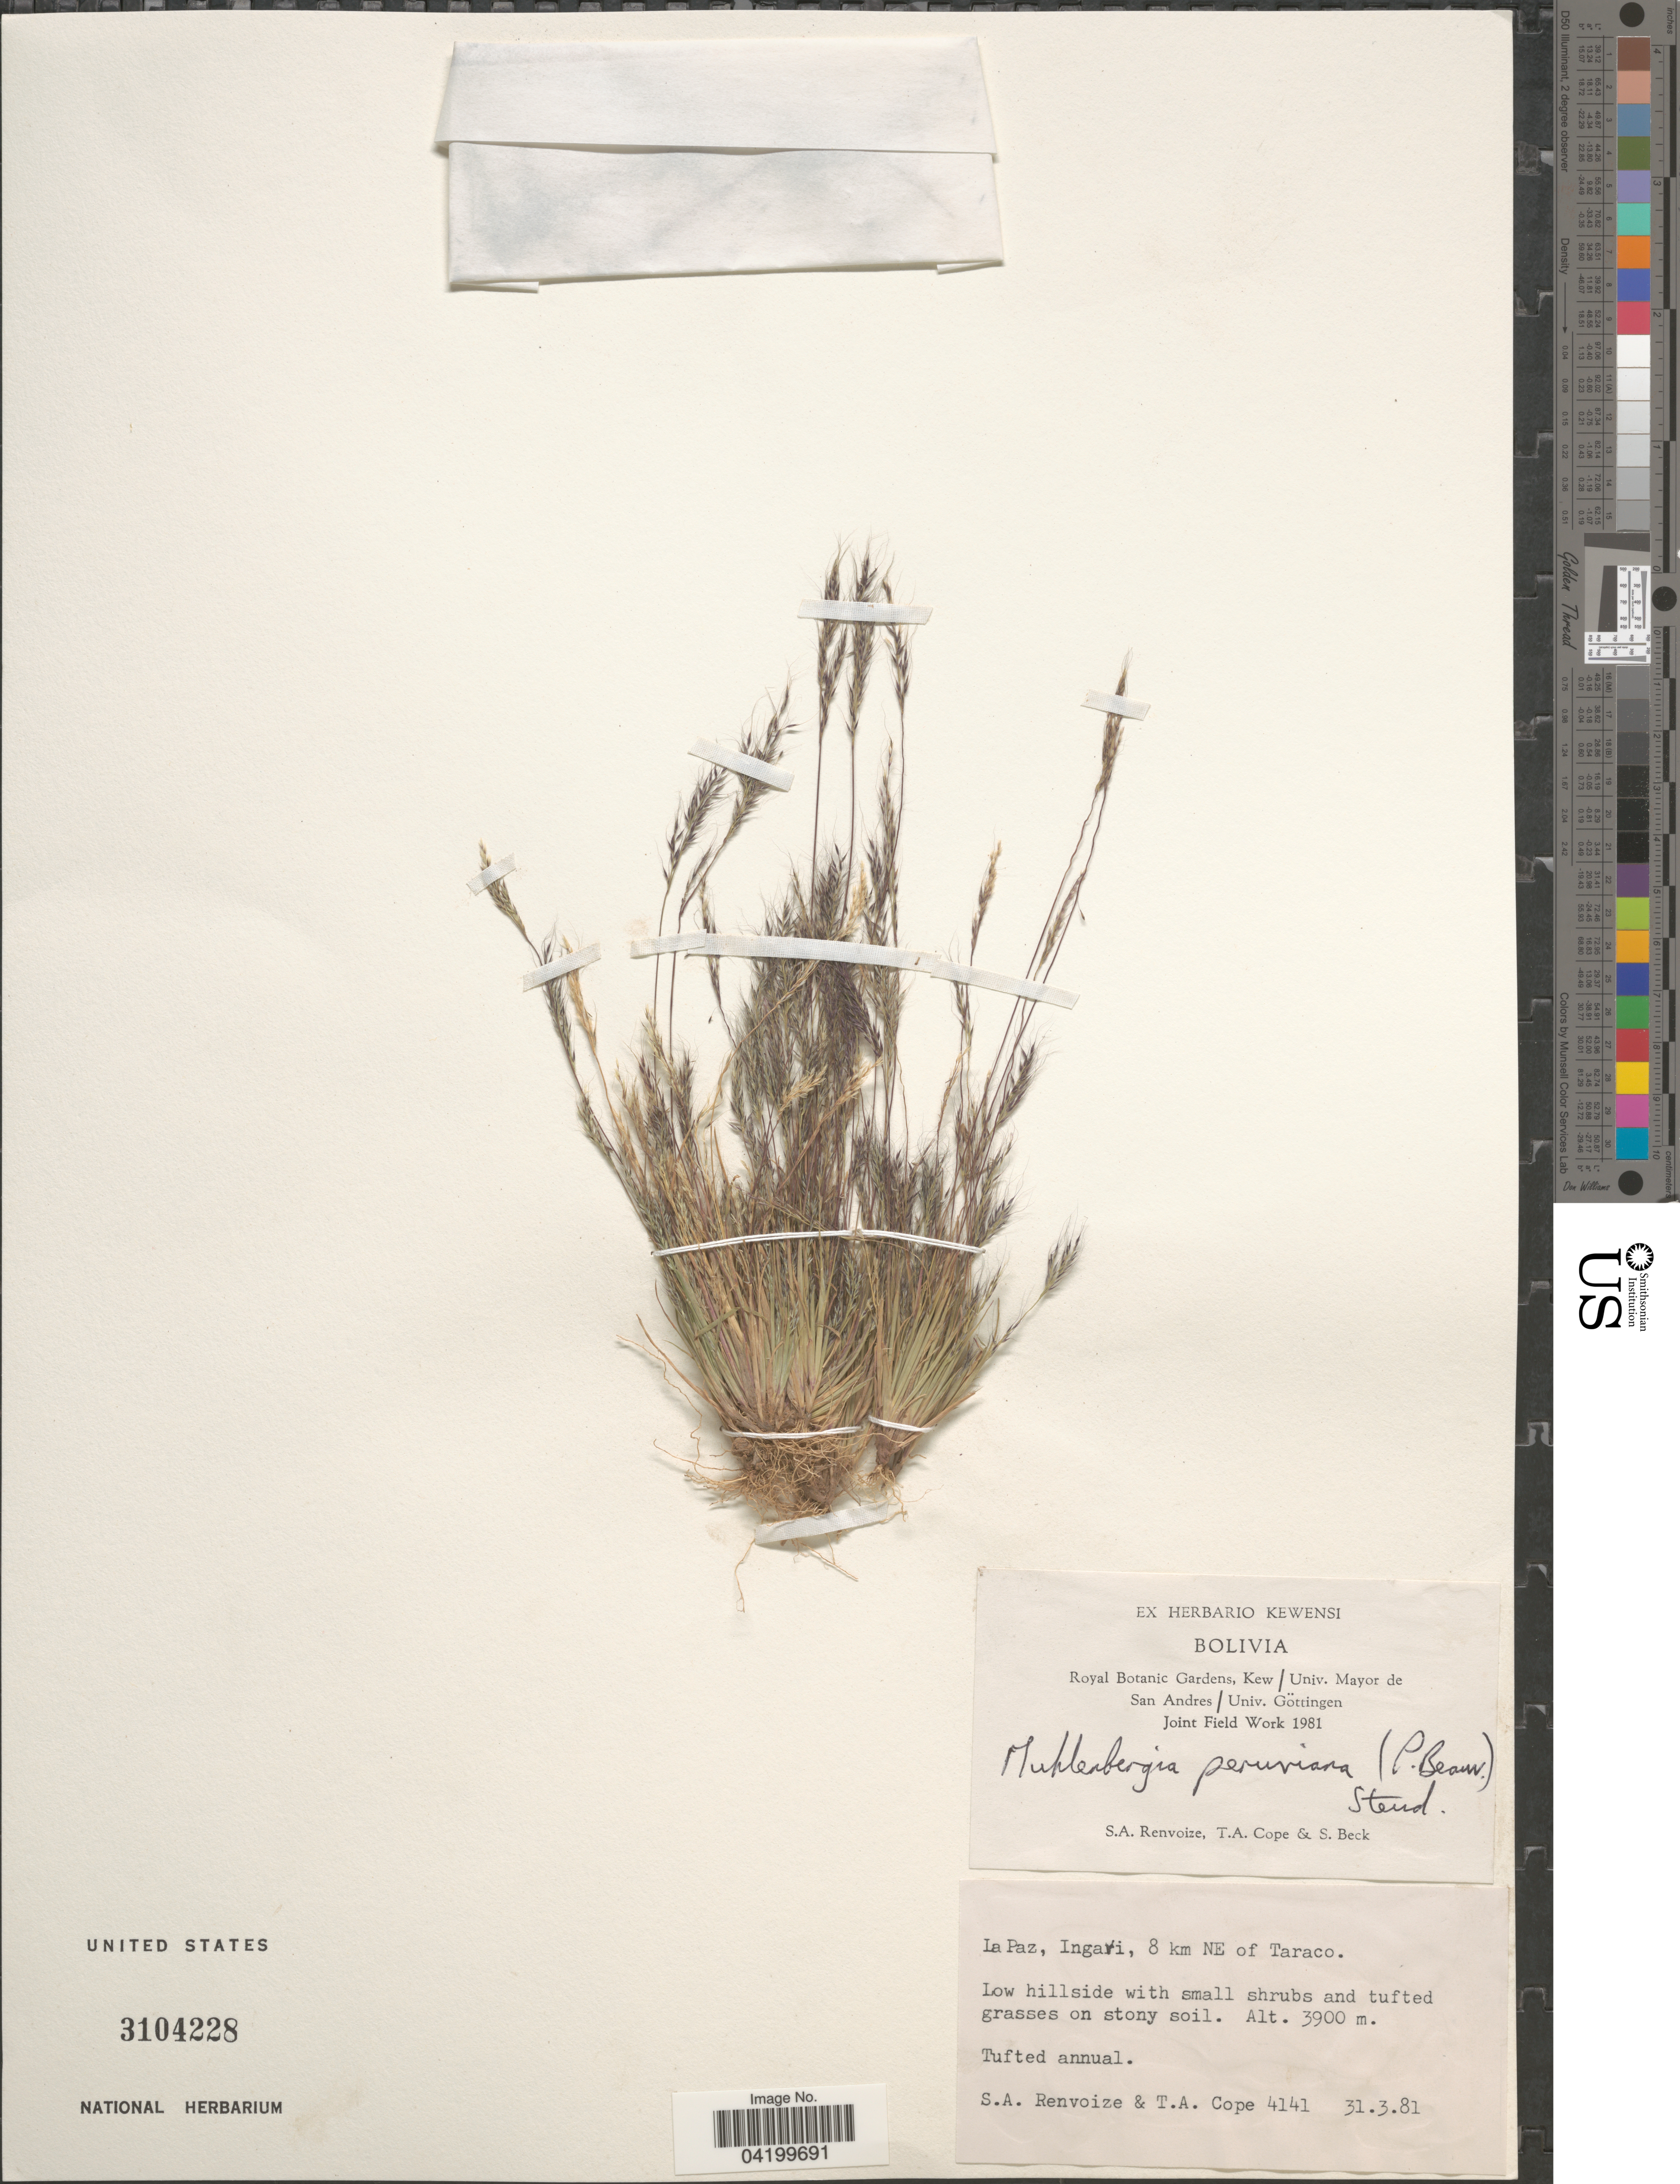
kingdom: Plantae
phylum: Tracheophyta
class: Liliopsida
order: Poales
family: Poaceae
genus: Muhlenbergia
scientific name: Muhlenbergia peruviana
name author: (P. Beauv.) Steud.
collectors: S. A. Renvoize, T. A. Cope & S. G. Beck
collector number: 4141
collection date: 1981-03-31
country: Bolivia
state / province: La Paz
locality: Royal Botanic Gardens, Kew / Univ. Mayor de San Andres / Univ. Göttingen Joint Field Work 1981. Ingavi, 8 km NE of Taraco.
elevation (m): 3900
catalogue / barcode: US 3104228